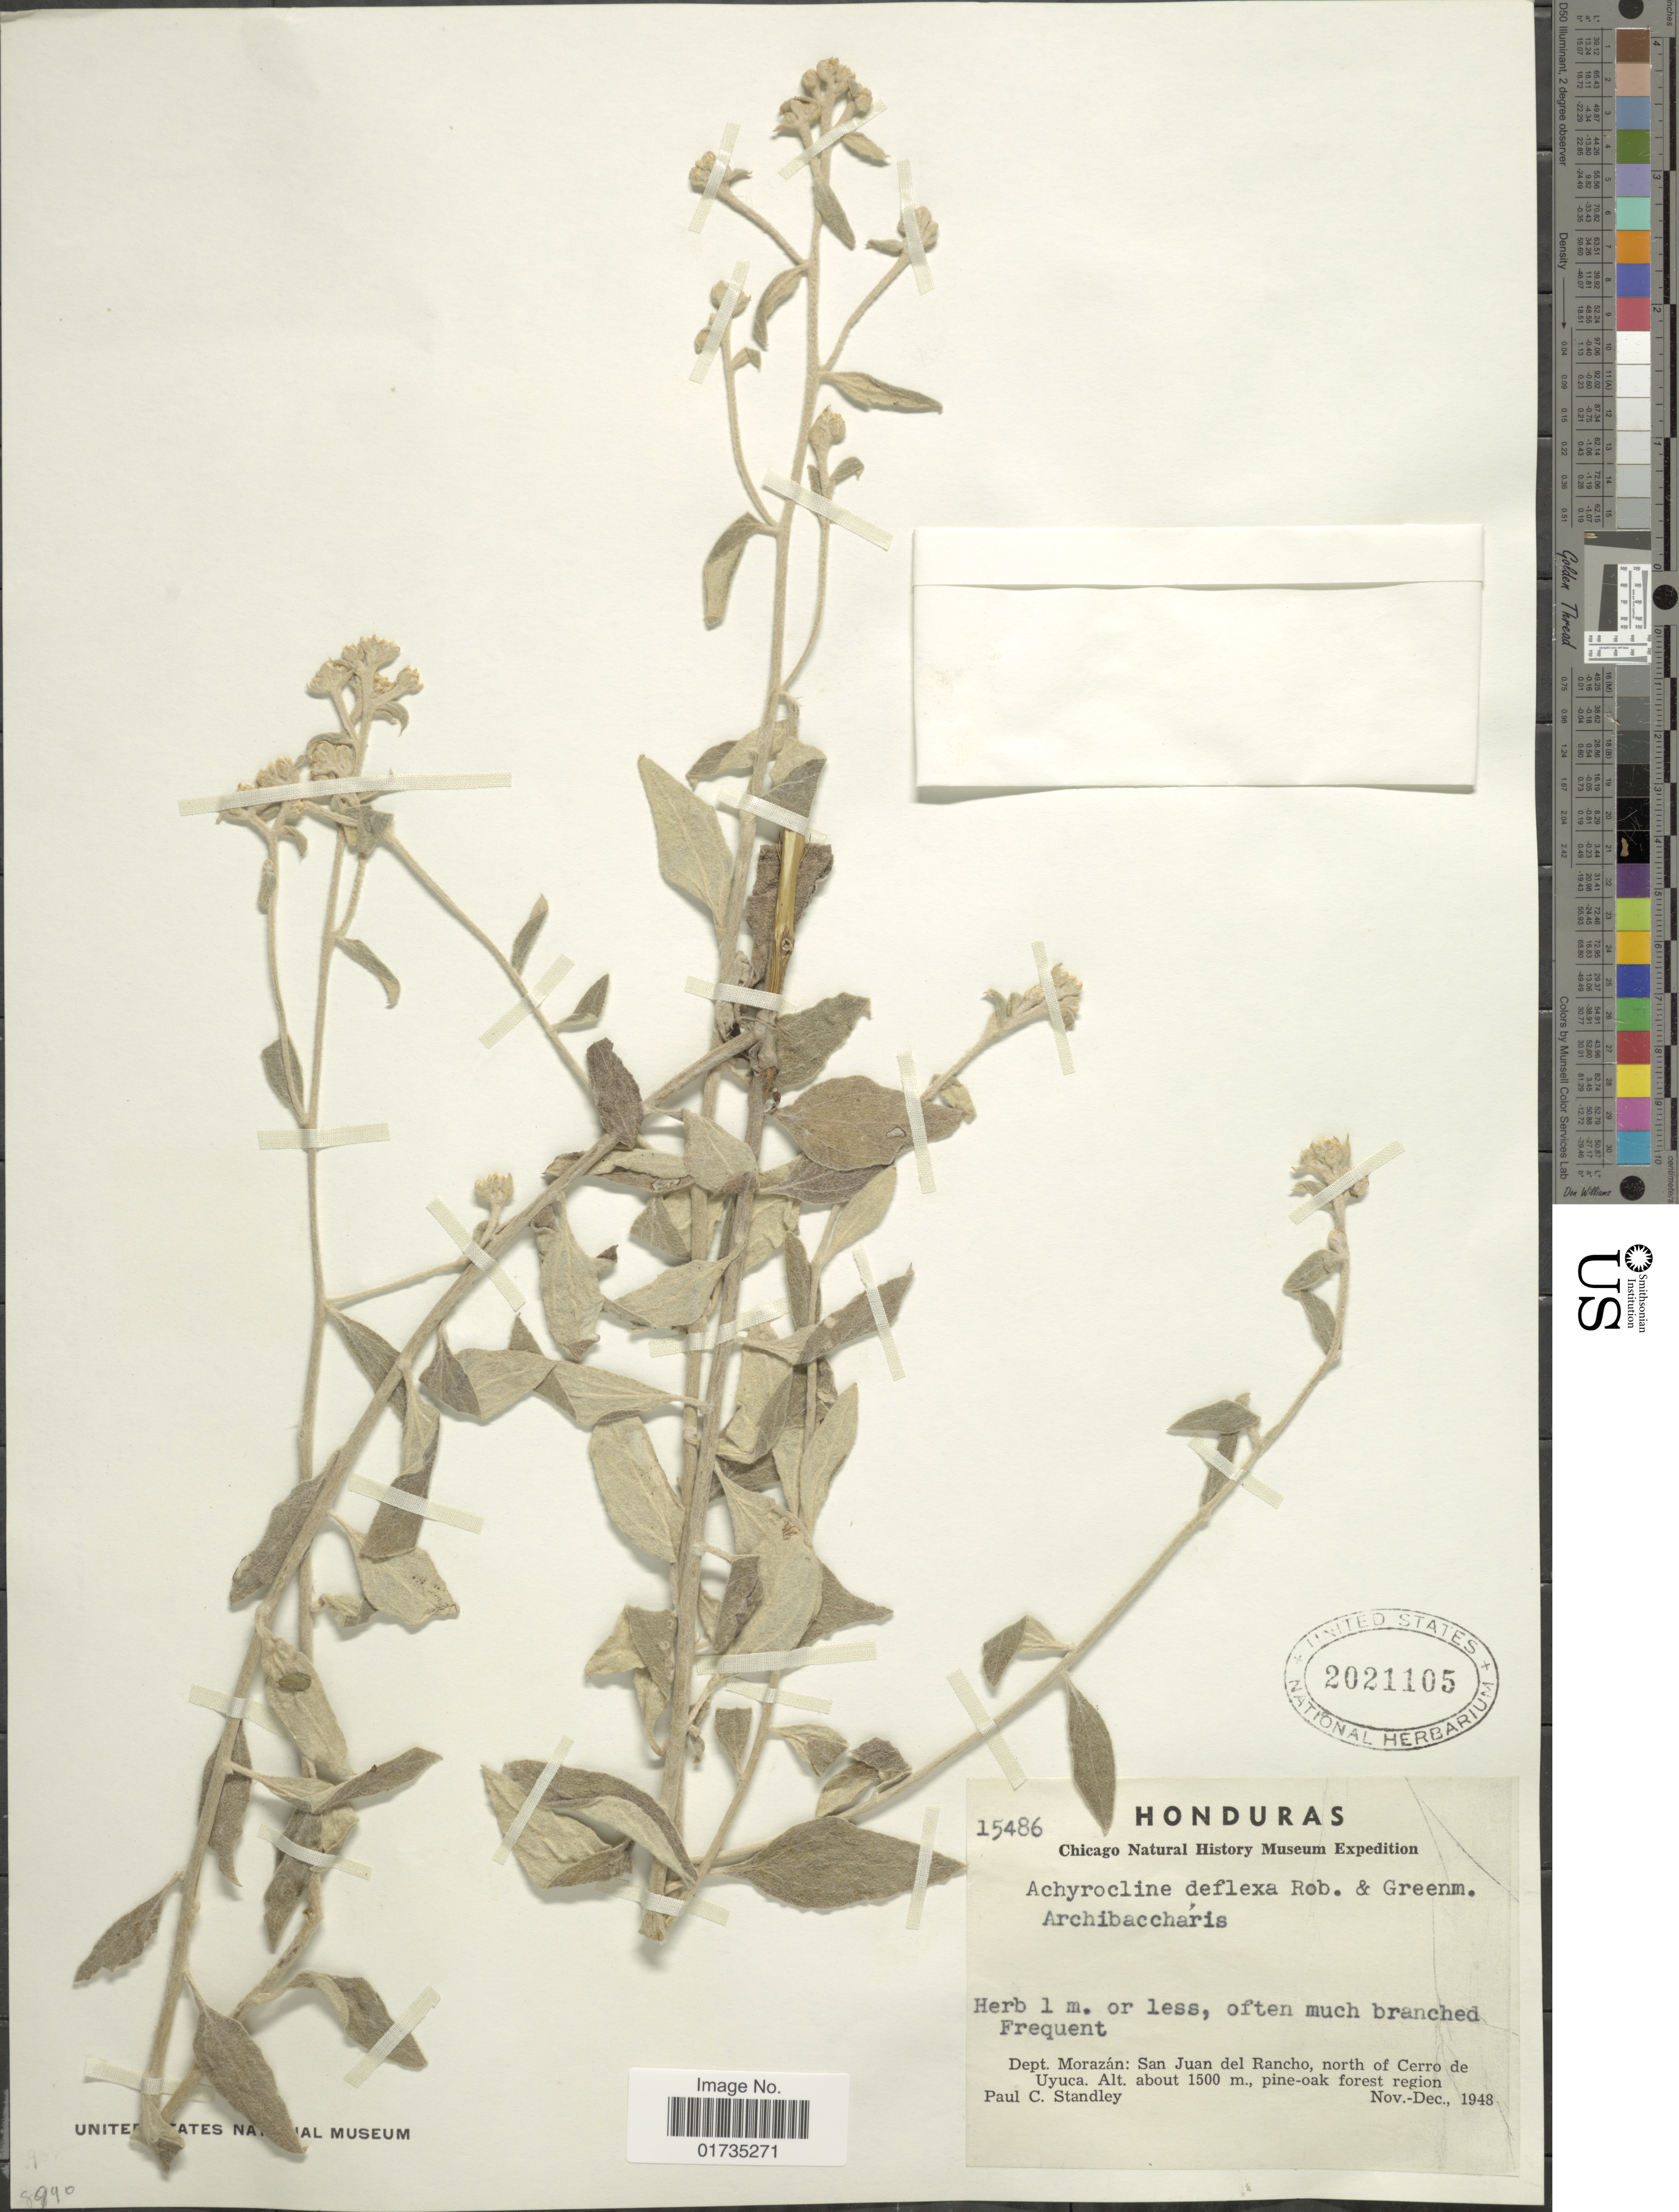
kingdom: Plantae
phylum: Tracheophyta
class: Magnoliopsida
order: Asterales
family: Asteraceae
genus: Achyrocline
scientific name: Achyrocline deflexa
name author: B.L. Rob. & Greenm.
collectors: P. C. Standley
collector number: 15486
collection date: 1948-11/1948-12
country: El Salvador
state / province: Morazan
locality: Honduras. Dept. Morazan: San Juan del Rancho, north of Cerro de Uyuca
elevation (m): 1500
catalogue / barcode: US 2021105